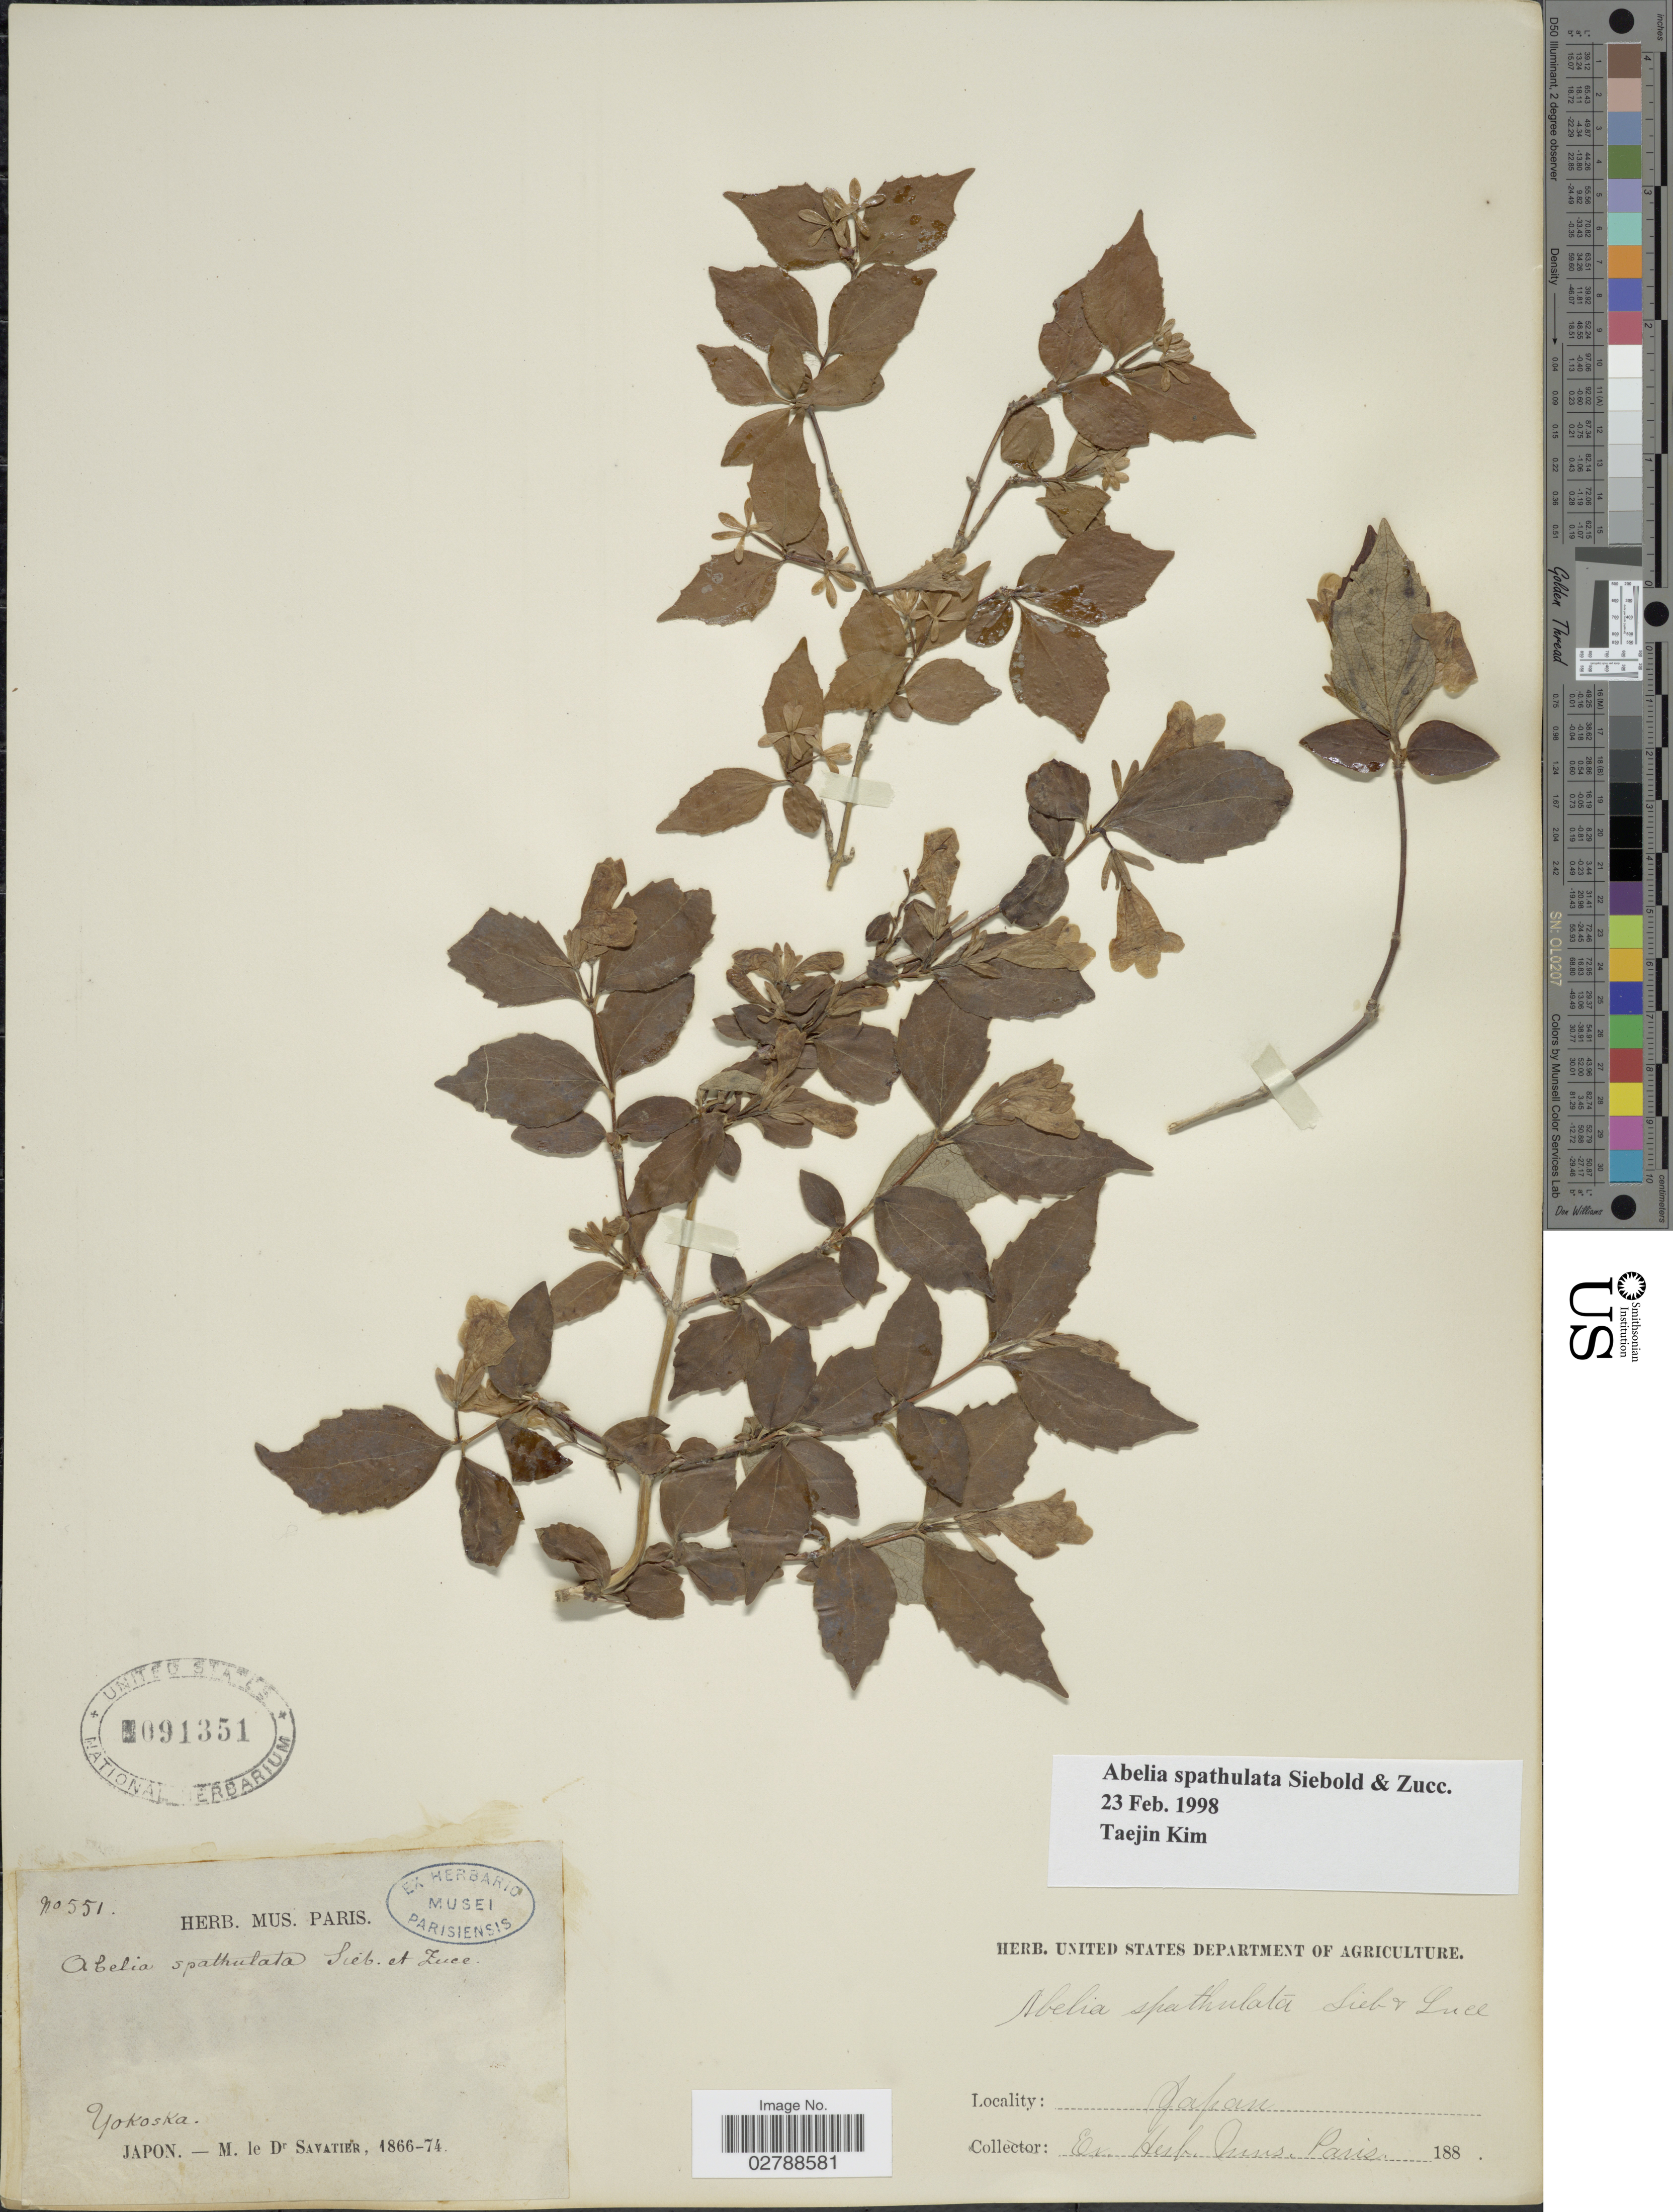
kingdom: Plantae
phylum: Tracheophyta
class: Magnoliopsida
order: Dipsacales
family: Caprifoliaceae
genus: Abelia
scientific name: Abelia spathulata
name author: Siebold & Zucc.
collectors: Savatier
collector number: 551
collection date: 1866/1874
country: Japan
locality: Yokoska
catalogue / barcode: US 91351